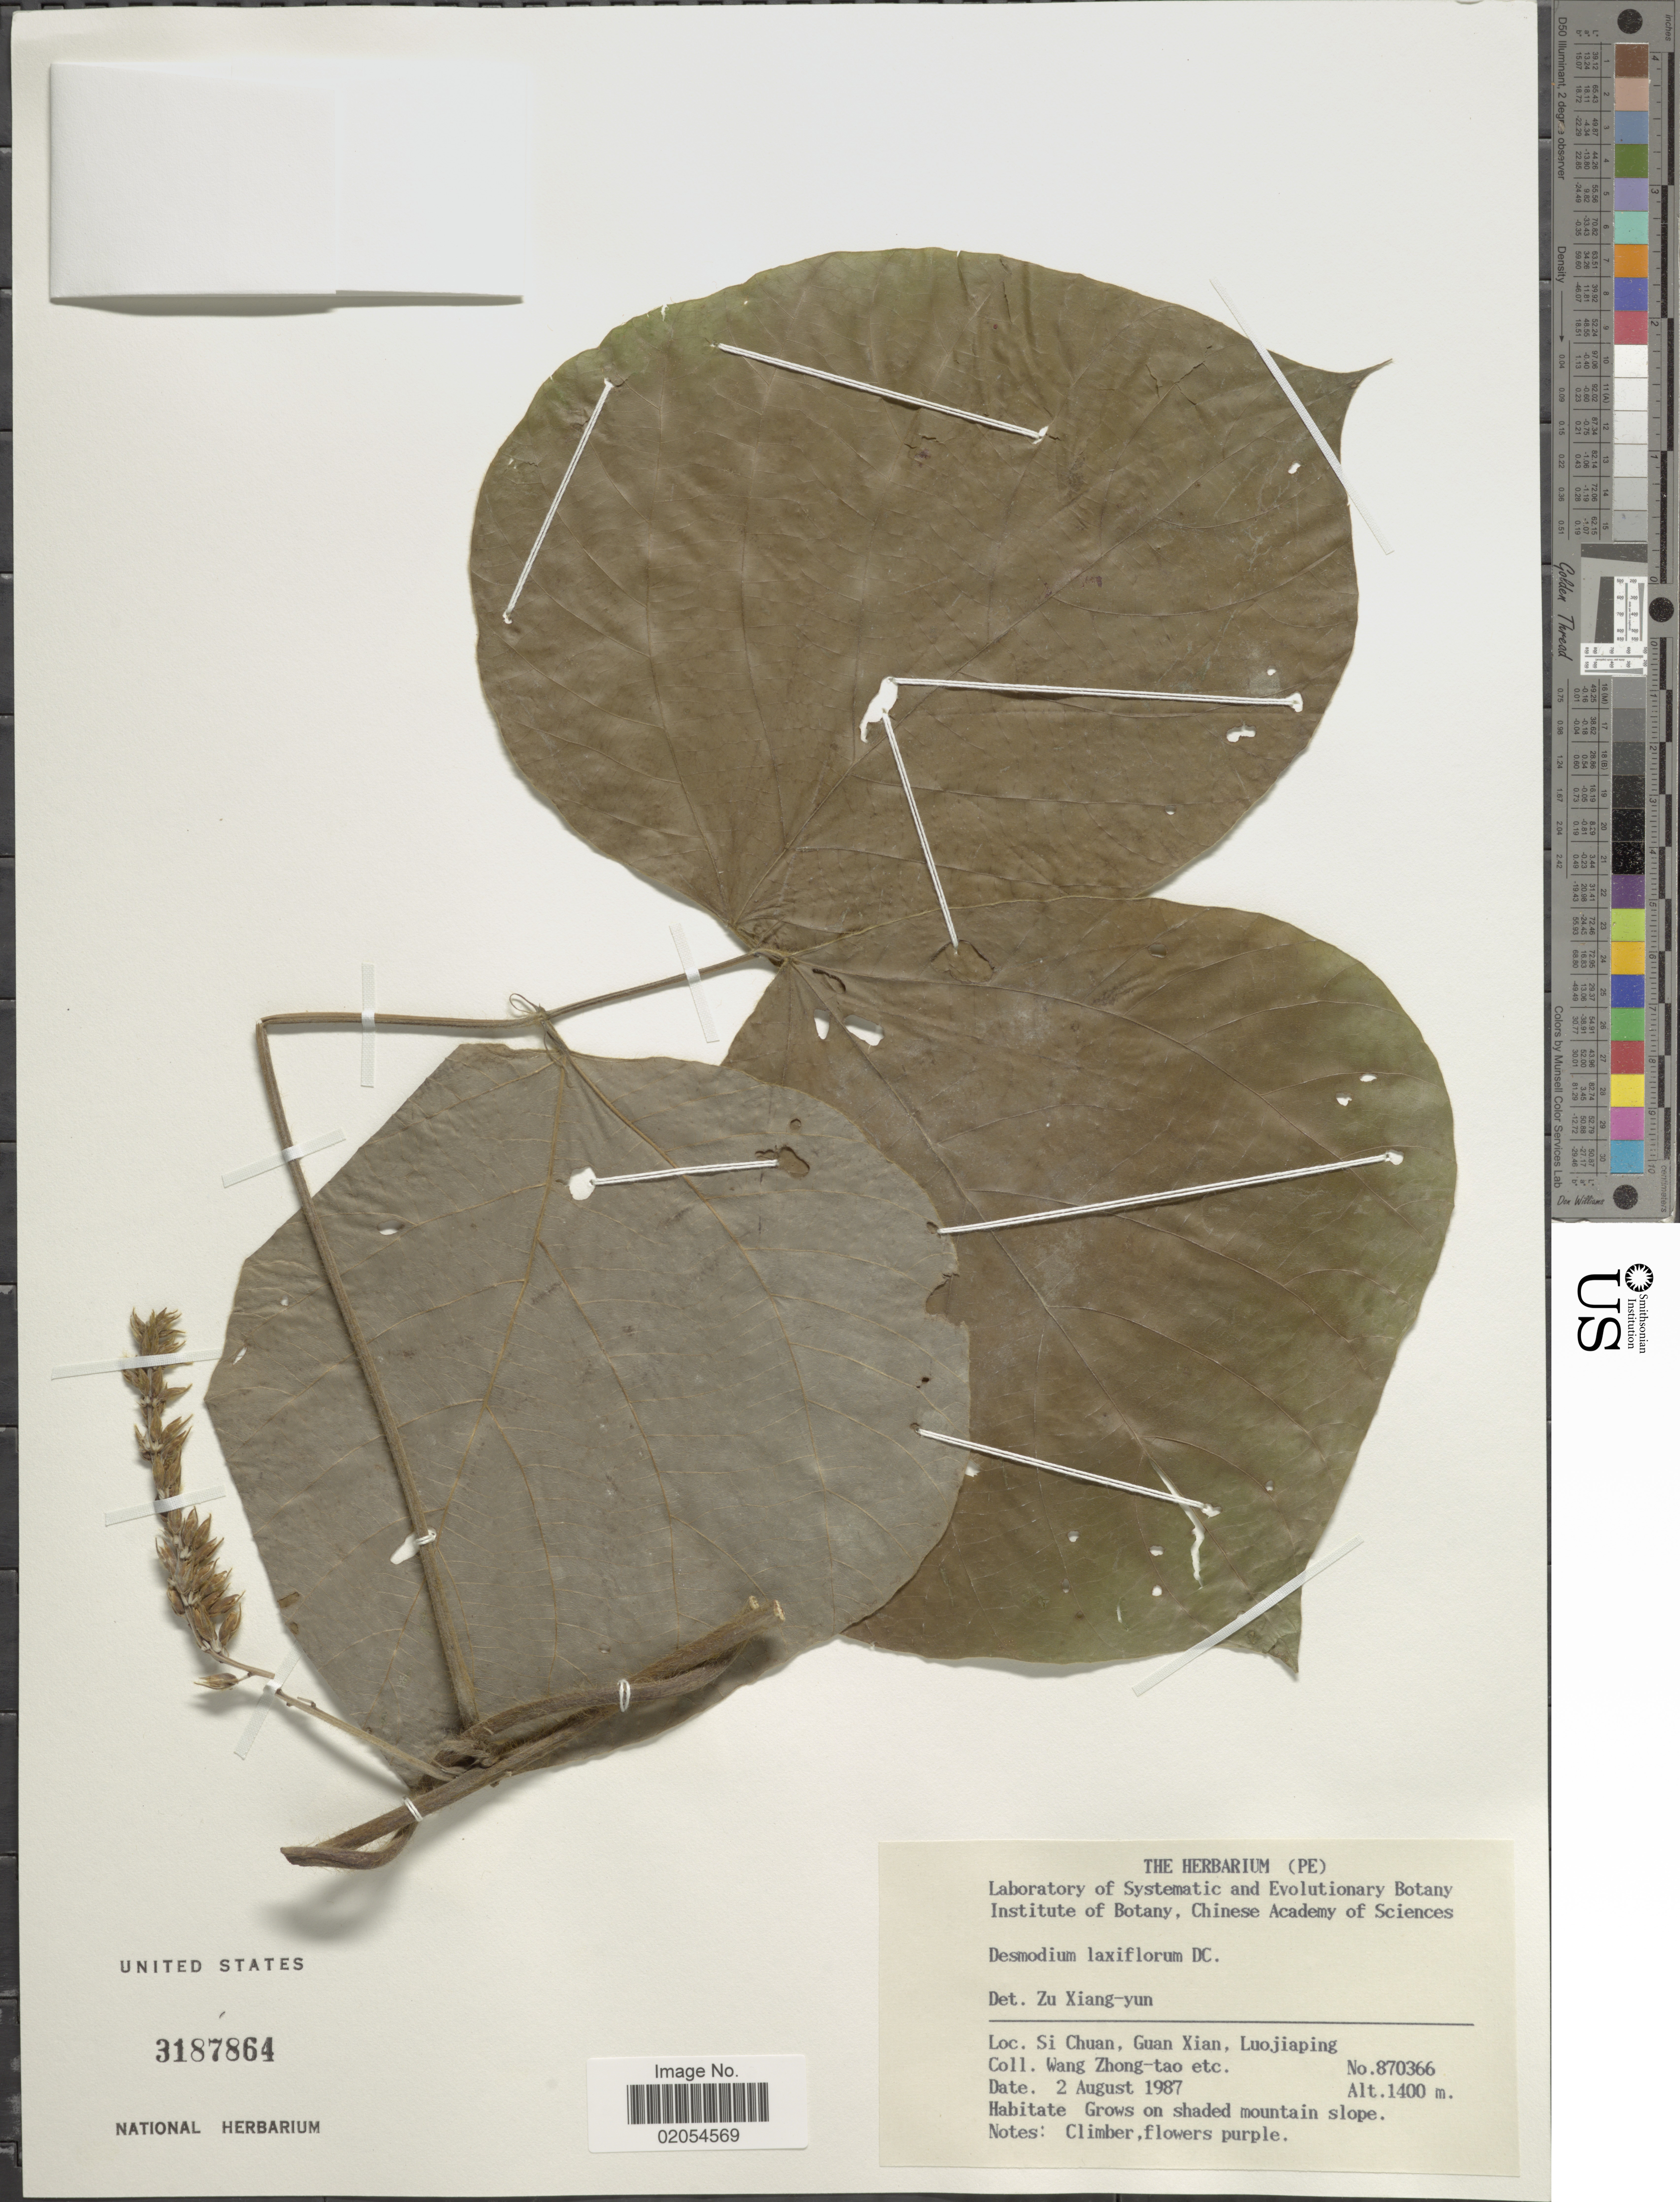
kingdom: Plantae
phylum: Tracheophyta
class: Magnoliopsida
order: Fabales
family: Fabaceae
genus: Pueraria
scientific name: Pueraria montana var. lobata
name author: (Willd.) Maesen & S.M. Almeida ex Sanjappa & Pradeep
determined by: Strong, Mark T., (BOT), Smithsonian Institution - National Museum of Natural History (UNITED STATES)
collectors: W. Zhong-Tao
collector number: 870366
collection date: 1987-08-02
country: China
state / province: Sichuan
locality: Si Chuan, Guan Xian, Luojiaping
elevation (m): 1400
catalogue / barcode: US 3187864